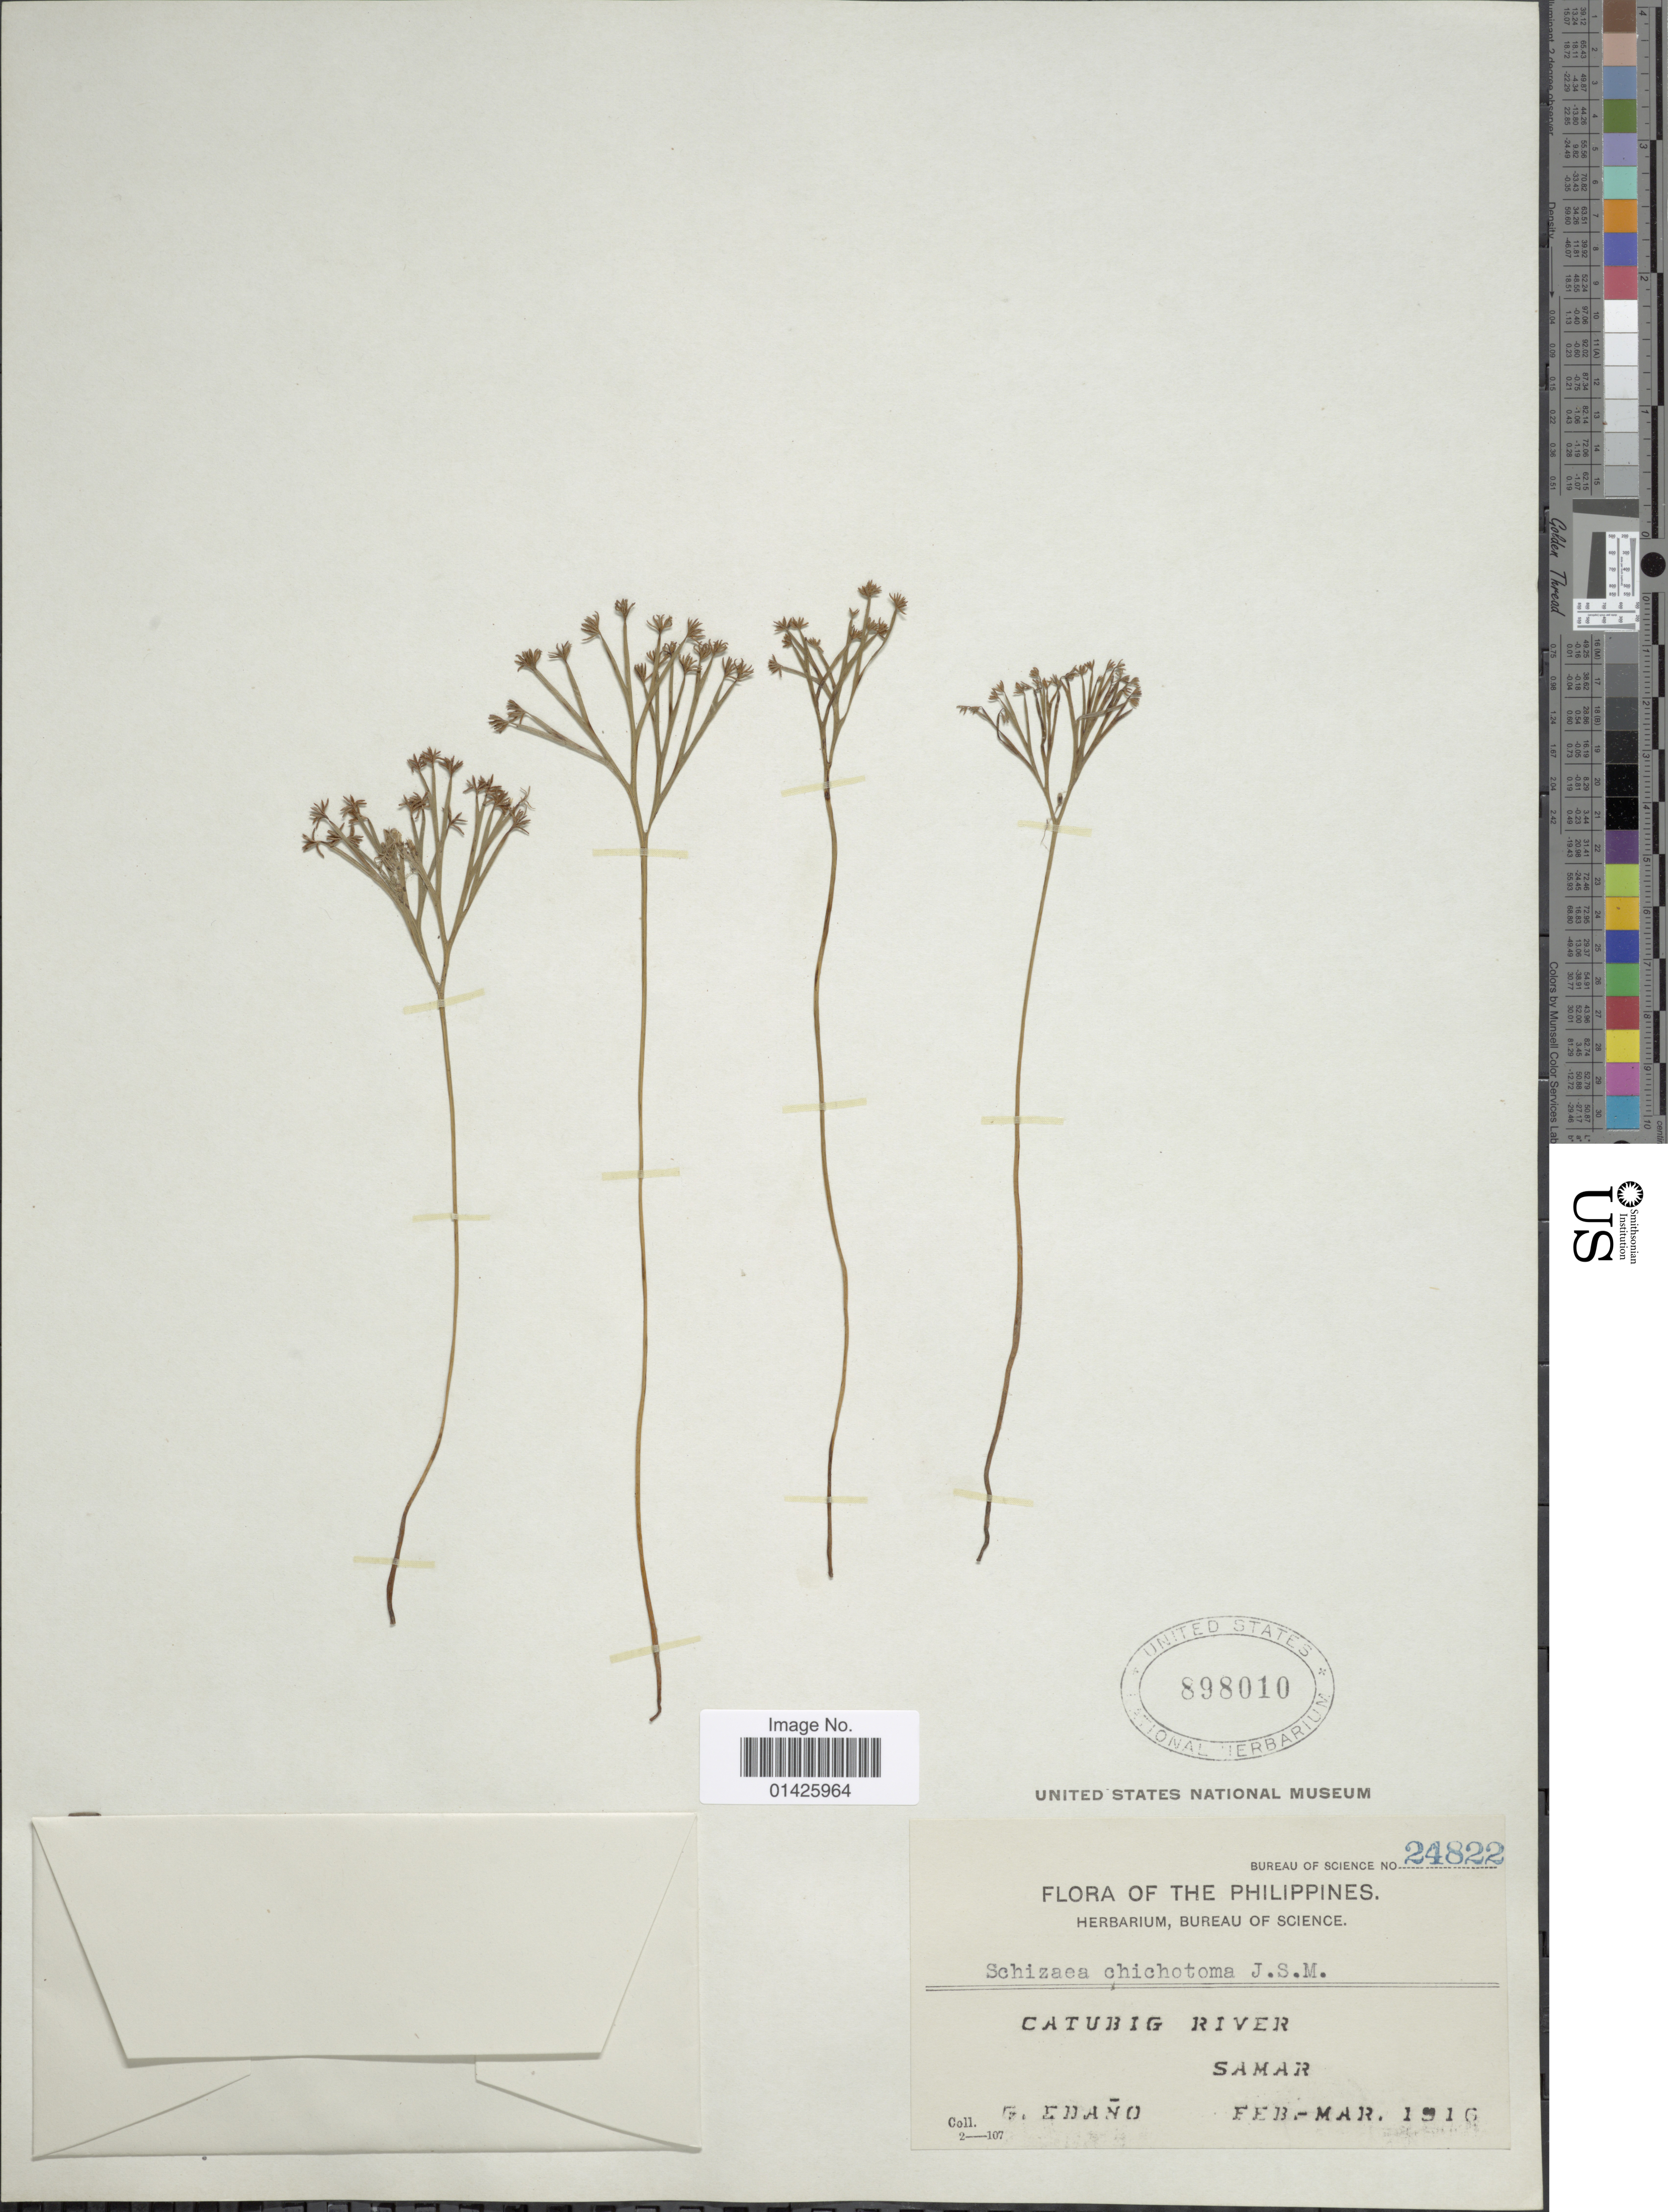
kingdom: Plantae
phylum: Tracheophyta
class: Polypodiopsida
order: Schizaeales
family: Schizaeaceae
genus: Schizaea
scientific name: Schizaea dichotoma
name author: (L.) J. Sm.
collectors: G. Edaño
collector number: Bureau Of Science 24822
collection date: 1916-02/1916-03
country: Philippines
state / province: Eastern Visayas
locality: Catubig River, Samar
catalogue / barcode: US 898010